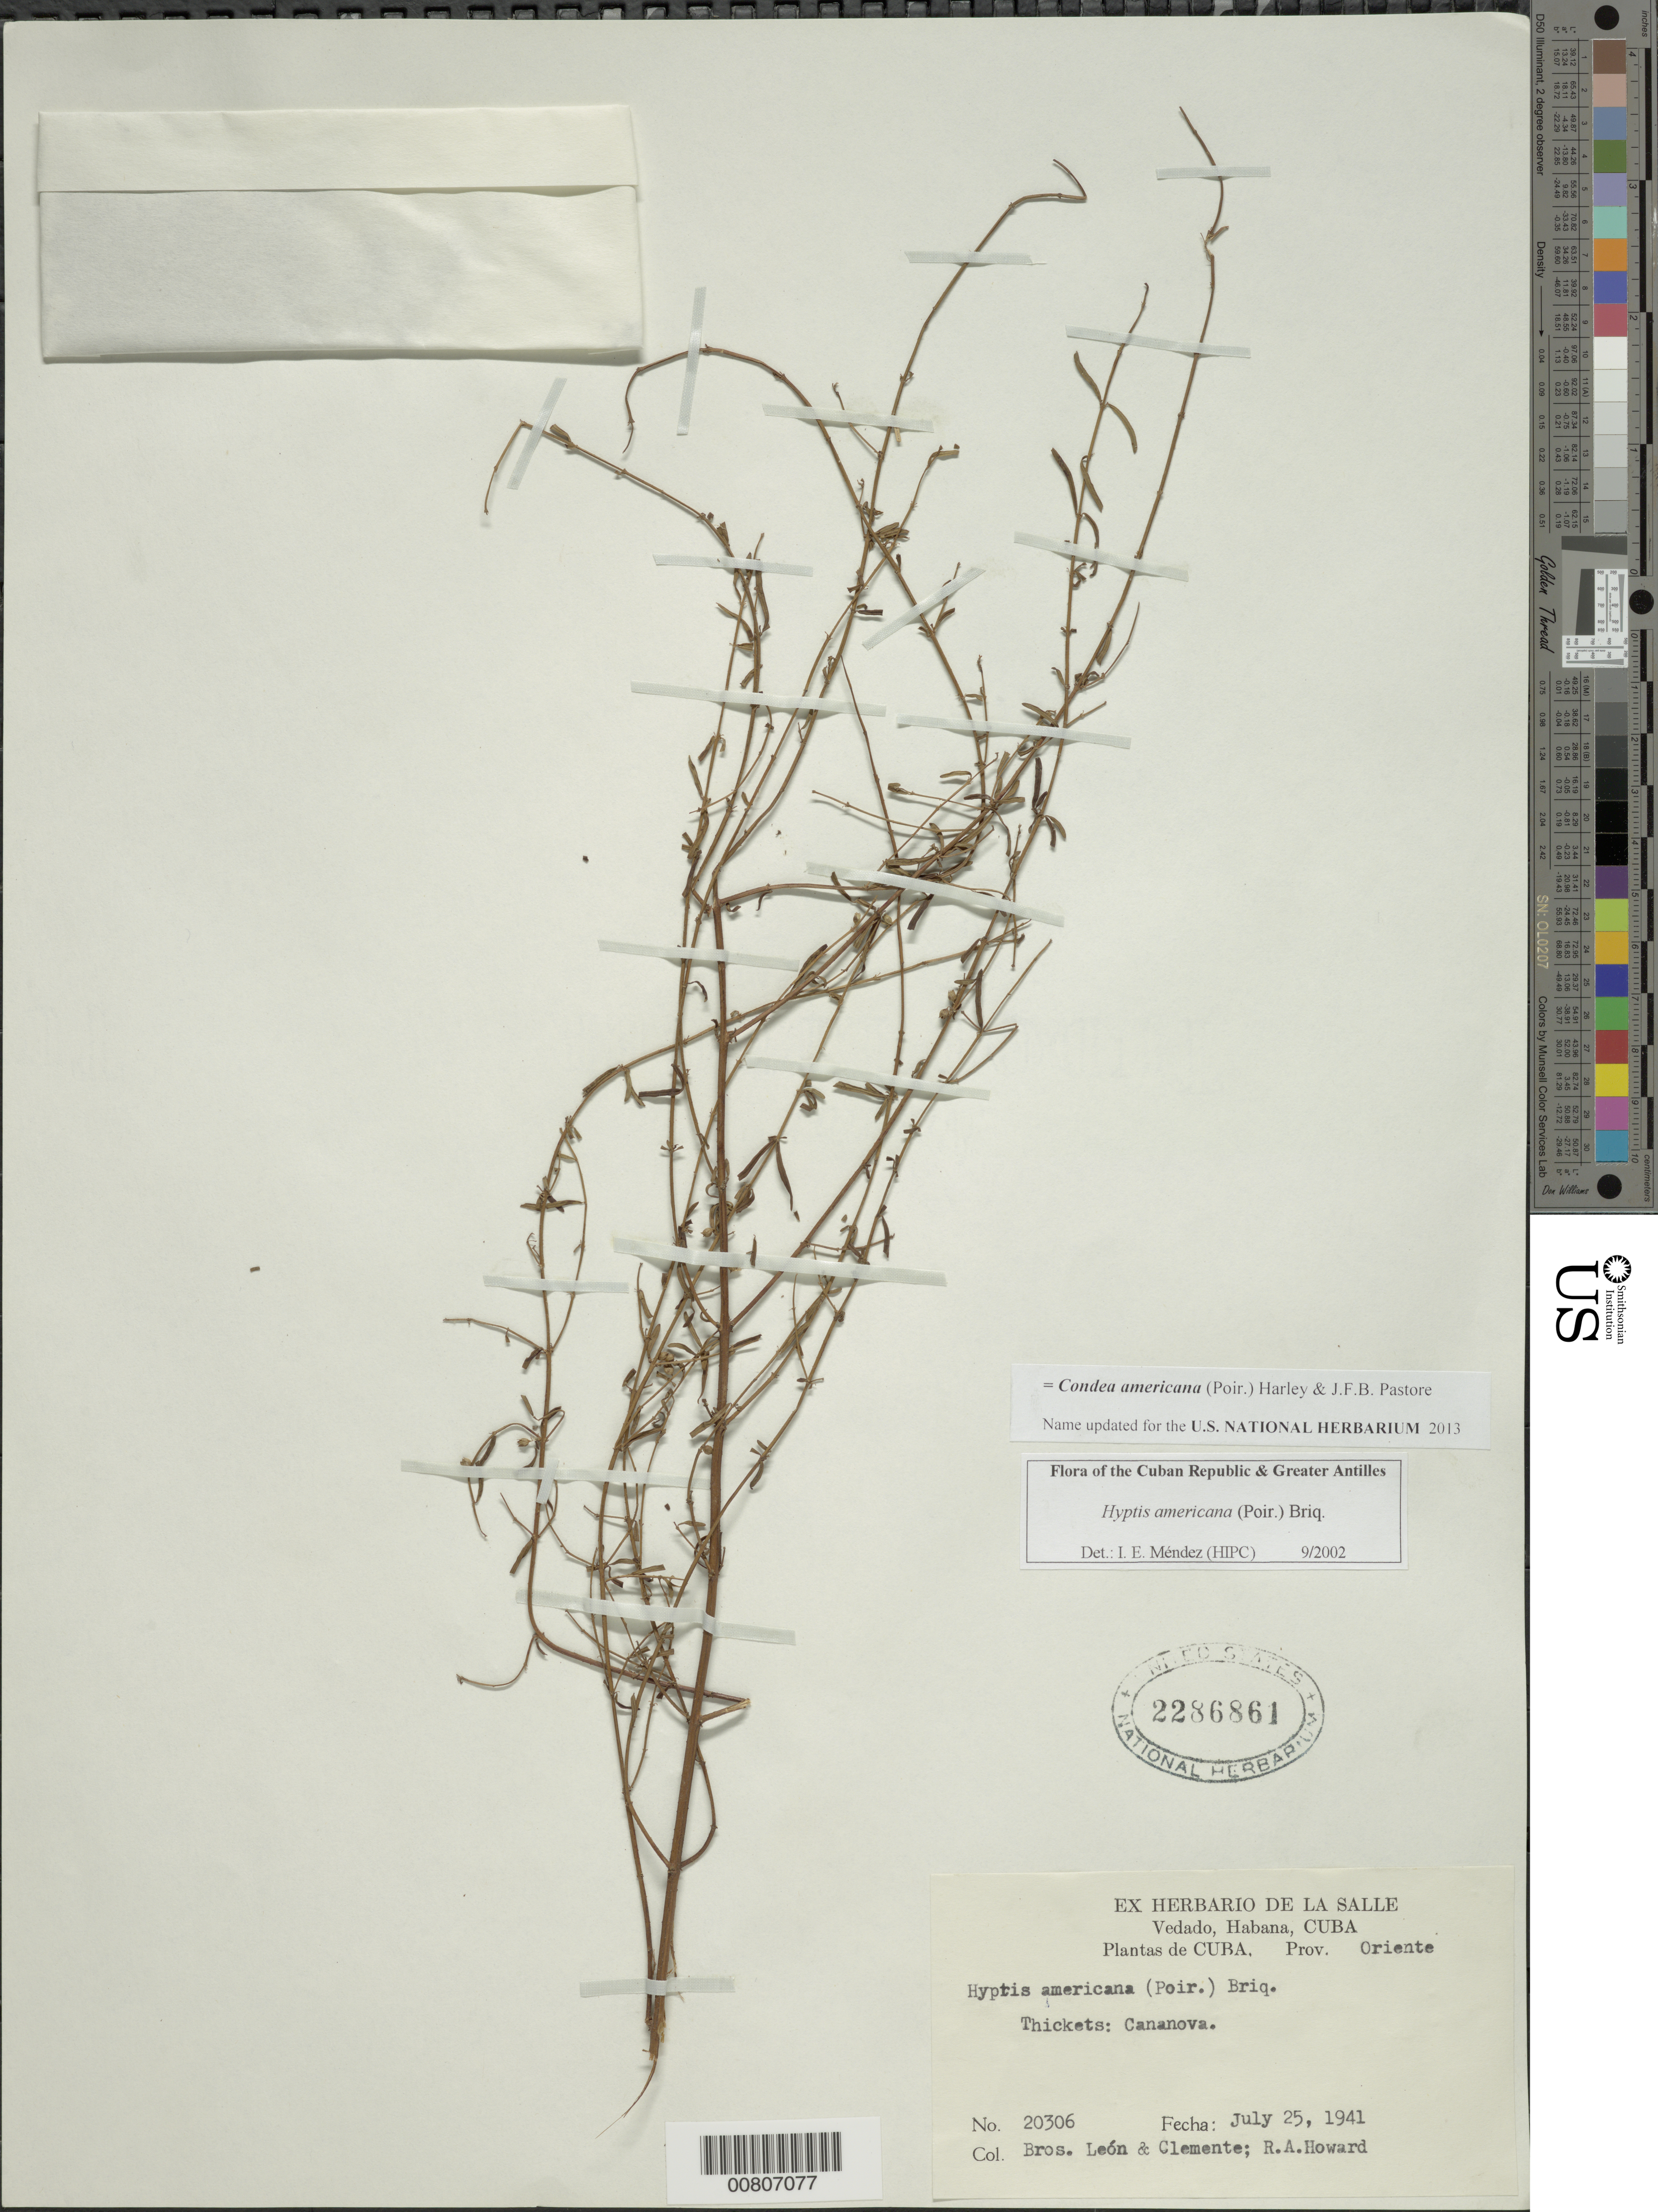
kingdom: Plantae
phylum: Tracheophyta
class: Magnoliopsida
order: Lamiales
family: Lamiaceae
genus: Condea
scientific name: Condea americana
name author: (Poir.) Harley & J.F.B. Pastore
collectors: Bro. León, Bro. Clemente & R. A. Howard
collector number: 20306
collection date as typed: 25 Jul 1941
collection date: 1941-07-25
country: Cuba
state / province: Oriente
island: Cuba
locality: Cananova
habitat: Thickets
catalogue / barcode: US 2286861